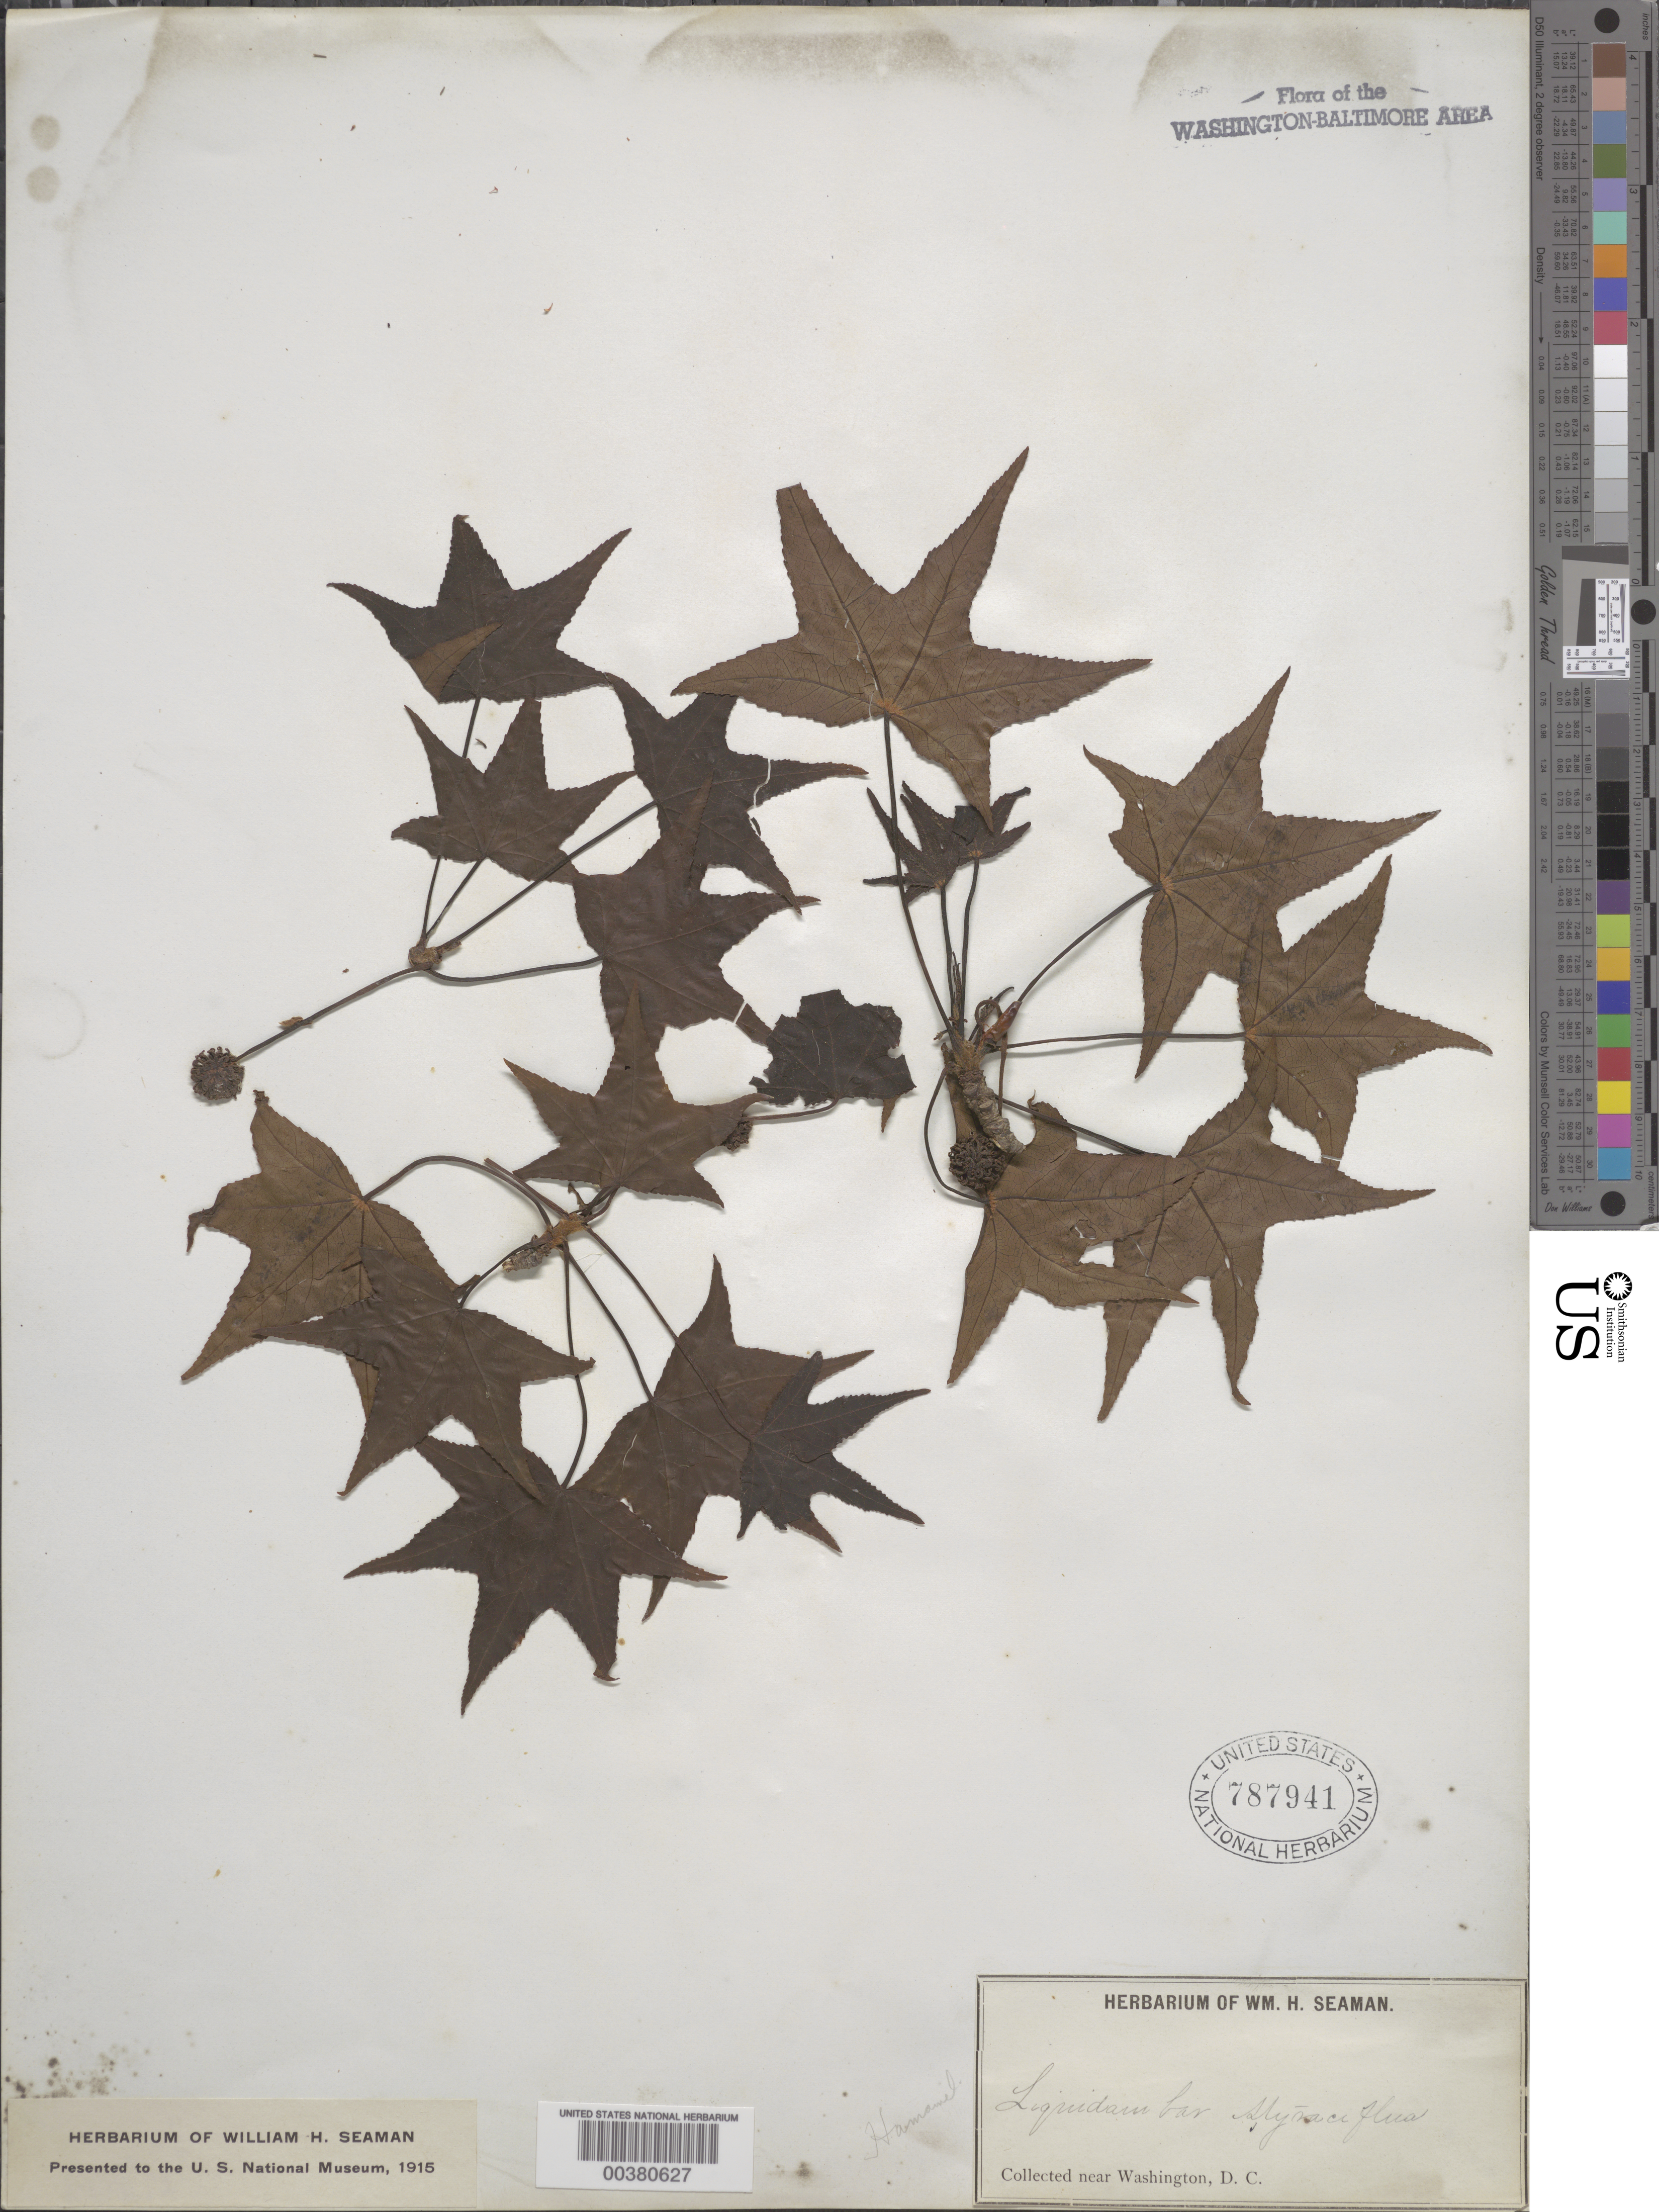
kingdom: Plantae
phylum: Tracheophyta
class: Magnoliopsida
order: Saxifragales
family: Altingiaceae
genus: Liquidambar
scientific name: Liquidambar styraciflua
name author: L.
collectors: W. Seaman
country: United States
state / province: District of Columbia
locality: Washington DC area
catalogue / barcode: US 787941